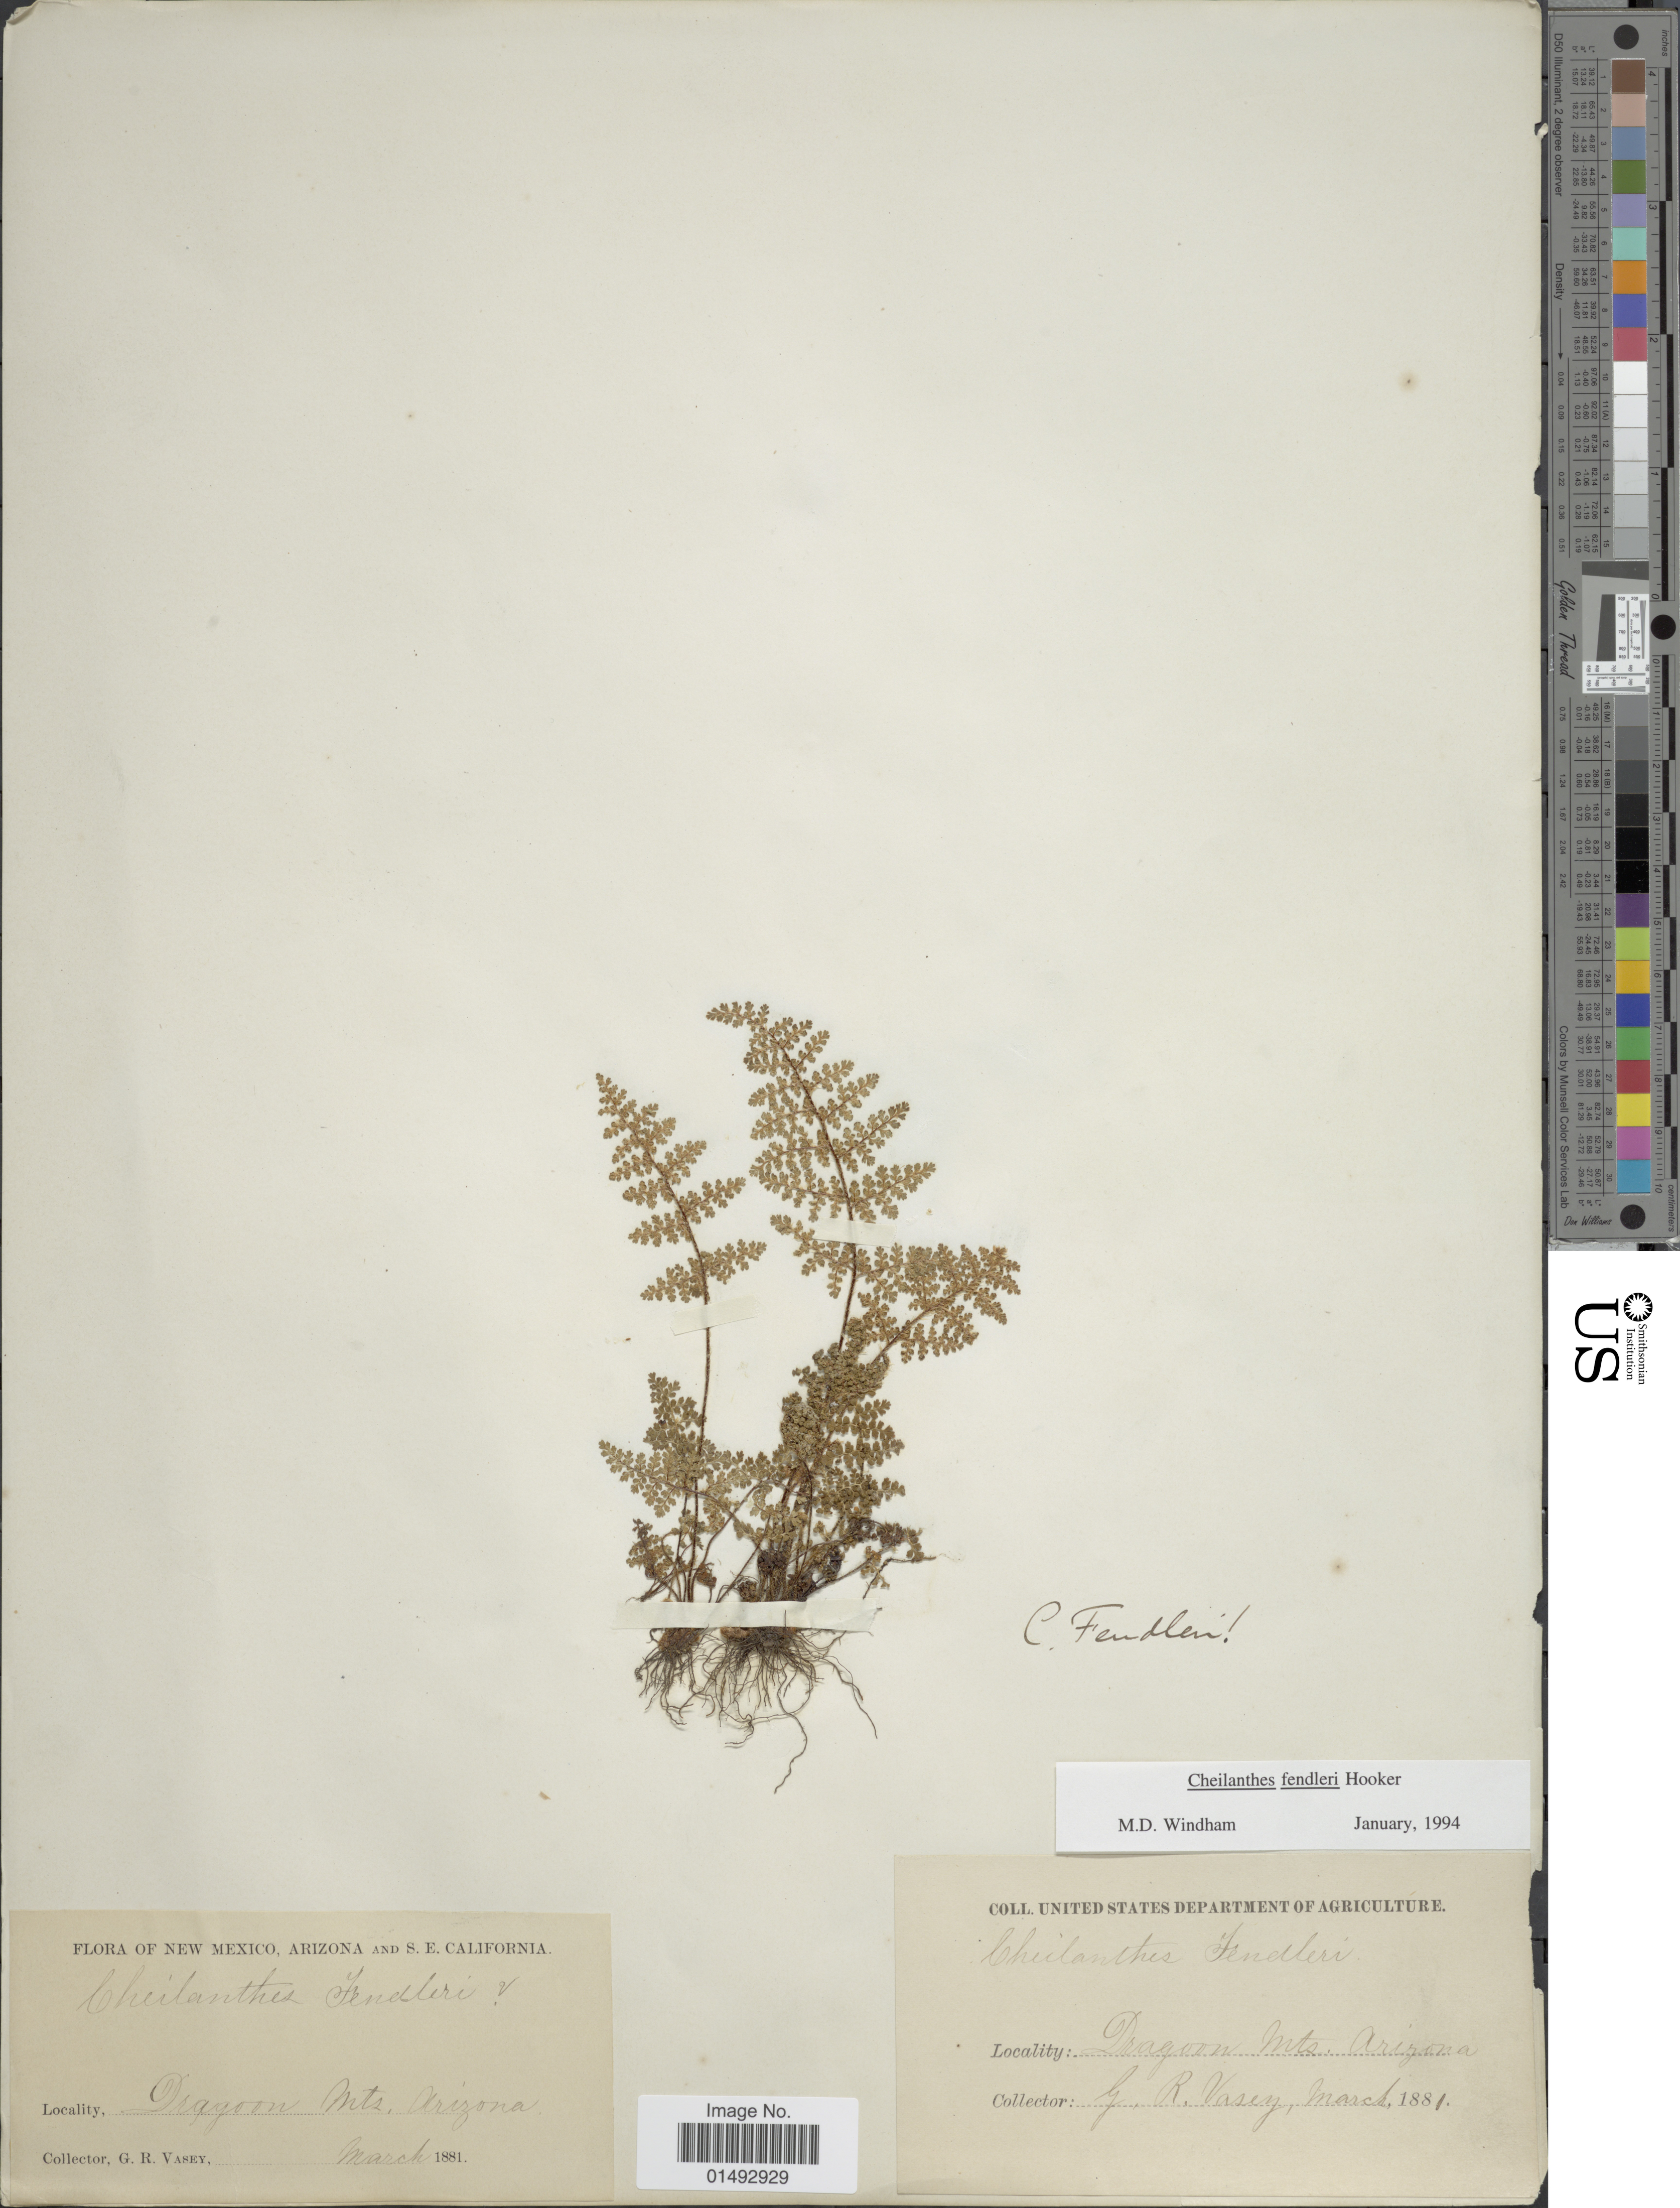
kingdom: Plantae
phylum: Tracheophyta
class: Polypodiopsida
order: Polypodiales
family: Pteridaceae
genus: Myriopteris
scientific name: Myriopteris fendleri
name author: (Hook.) E. Fourn.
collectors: G. R. Vasey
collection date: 1881-03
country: United States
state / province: Arizona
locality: Dragoon Mts